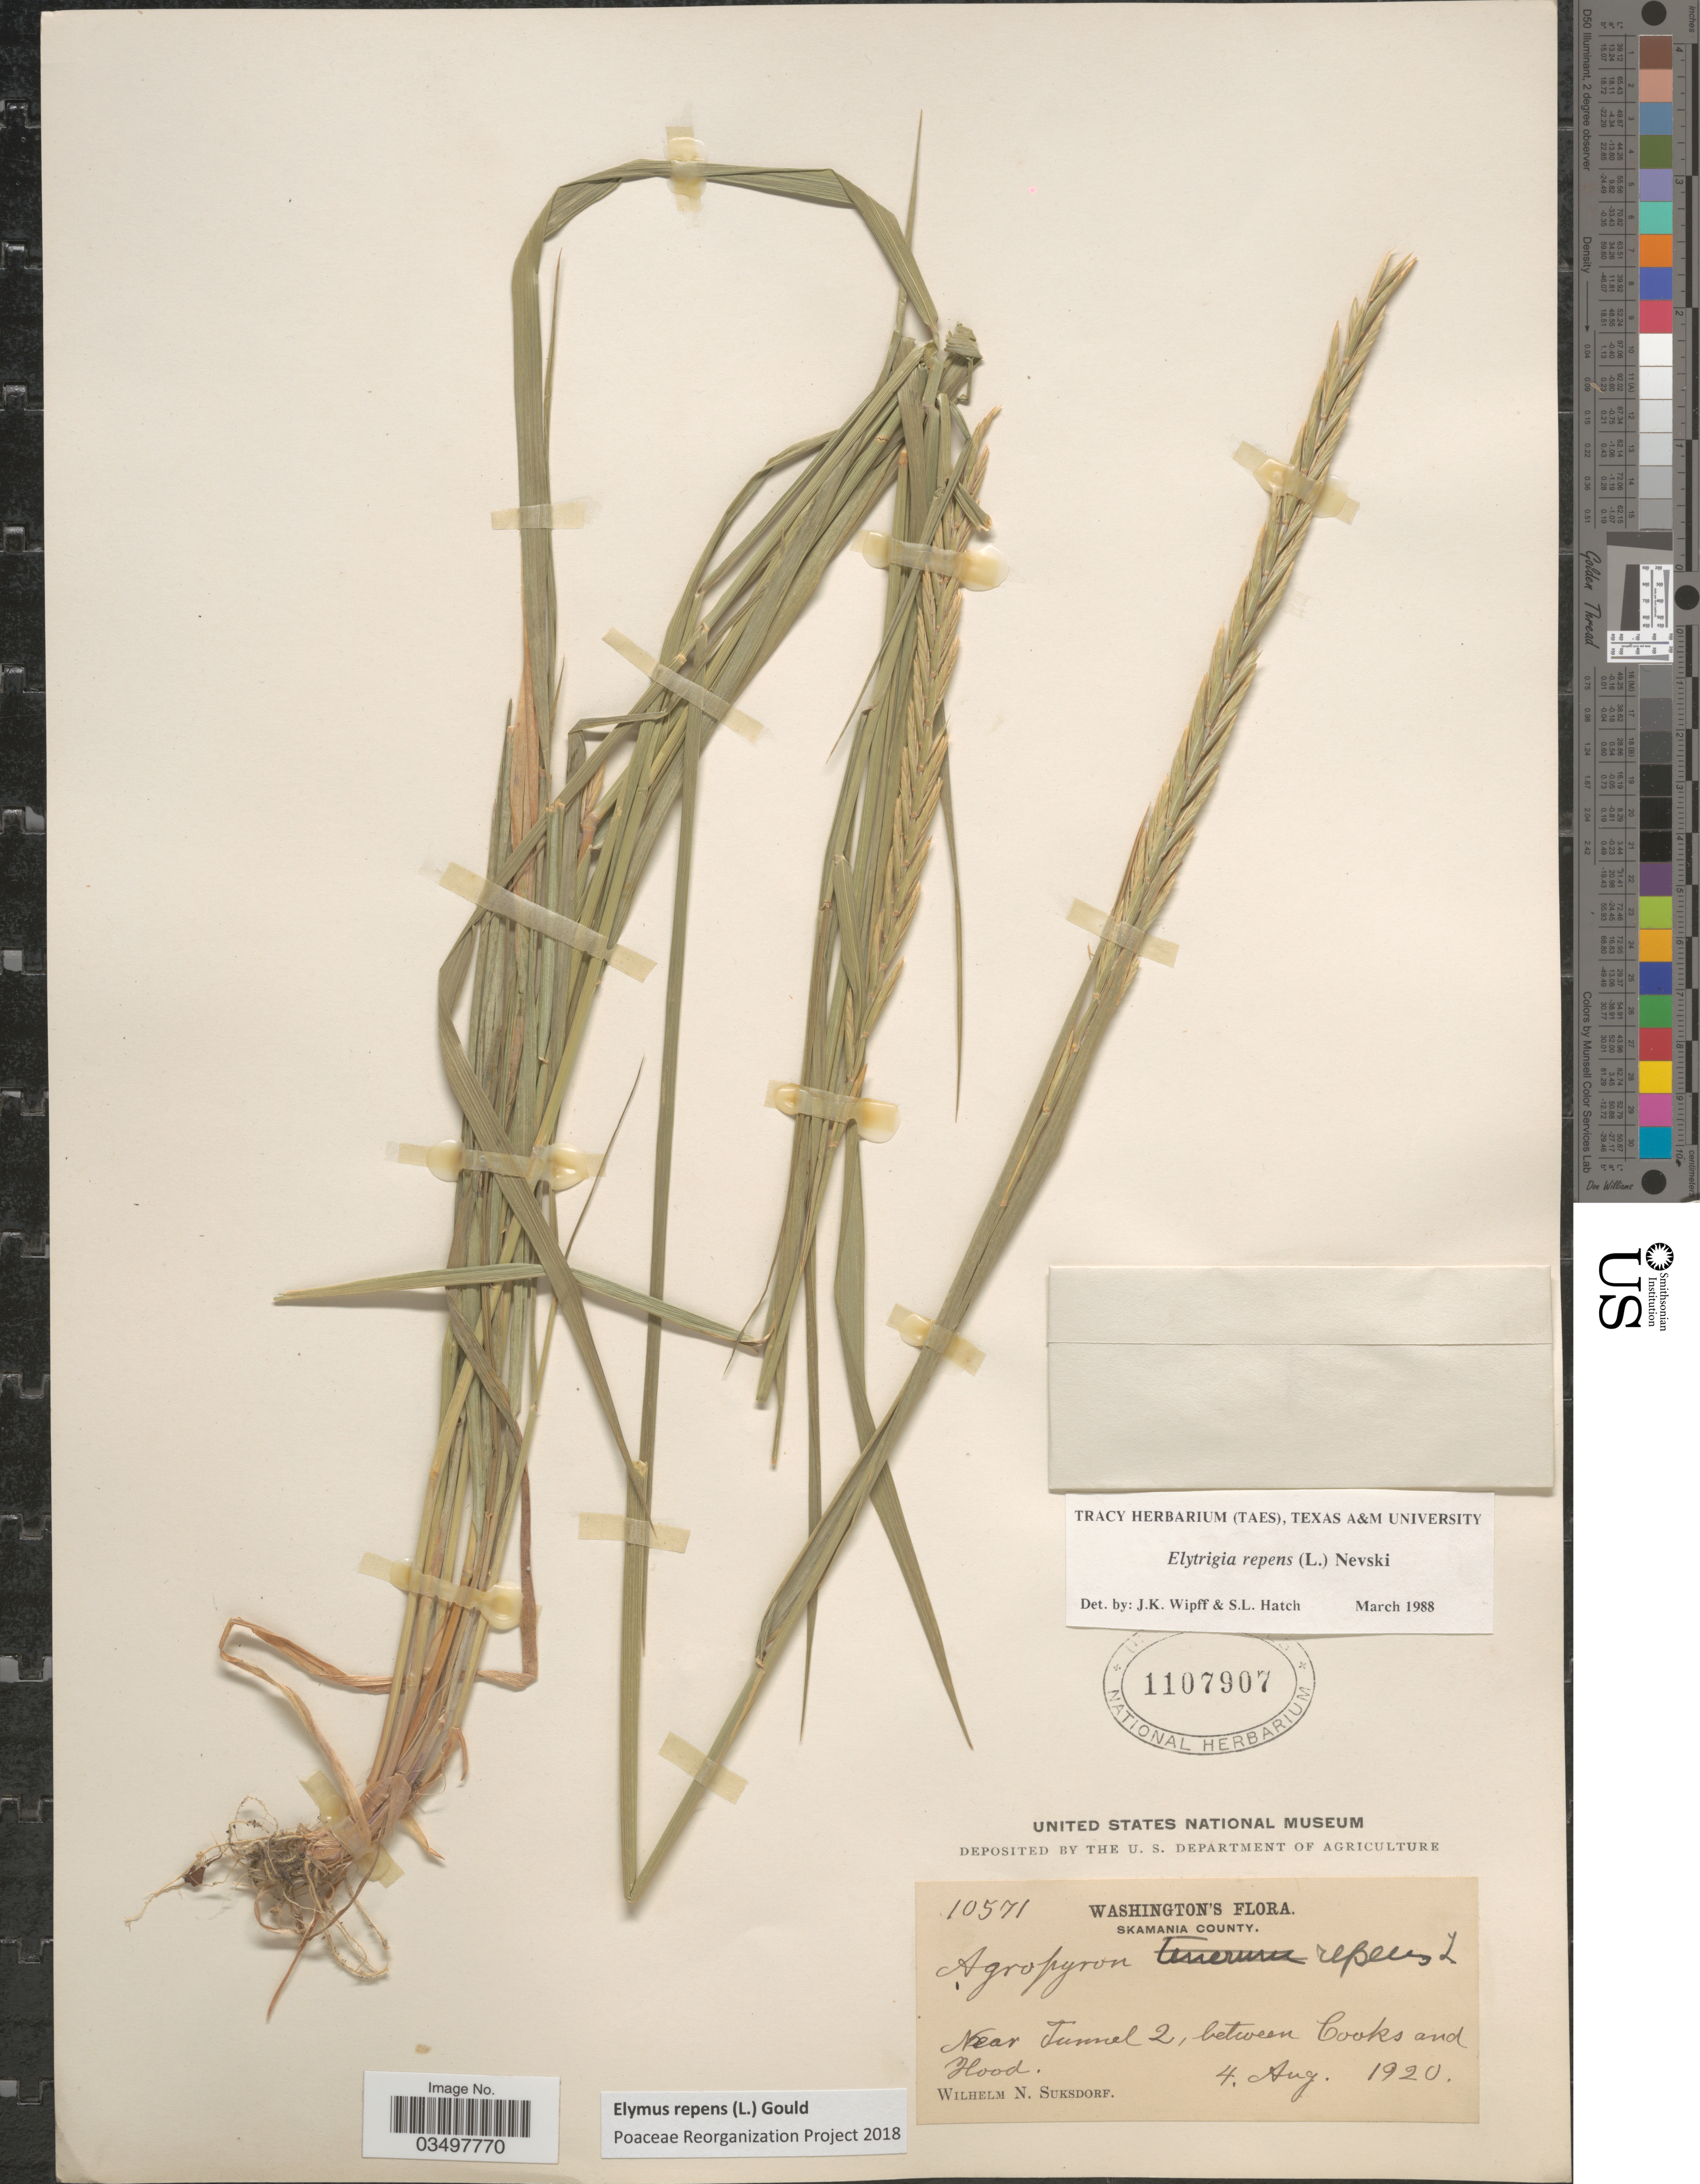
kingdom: Plantae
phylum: Tracheophyta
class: Liliopsida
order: Poales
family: Poaceae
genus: Elymus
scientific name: Elymus repens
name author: (L.) Gould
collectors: W. N. Suksdorf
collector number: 10571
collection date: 1920-08-04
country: United States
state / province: Washington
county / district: Skamania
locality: Skamania County. Near Tunnel 2, between Cooks and Hood.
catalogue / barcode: US 1107907